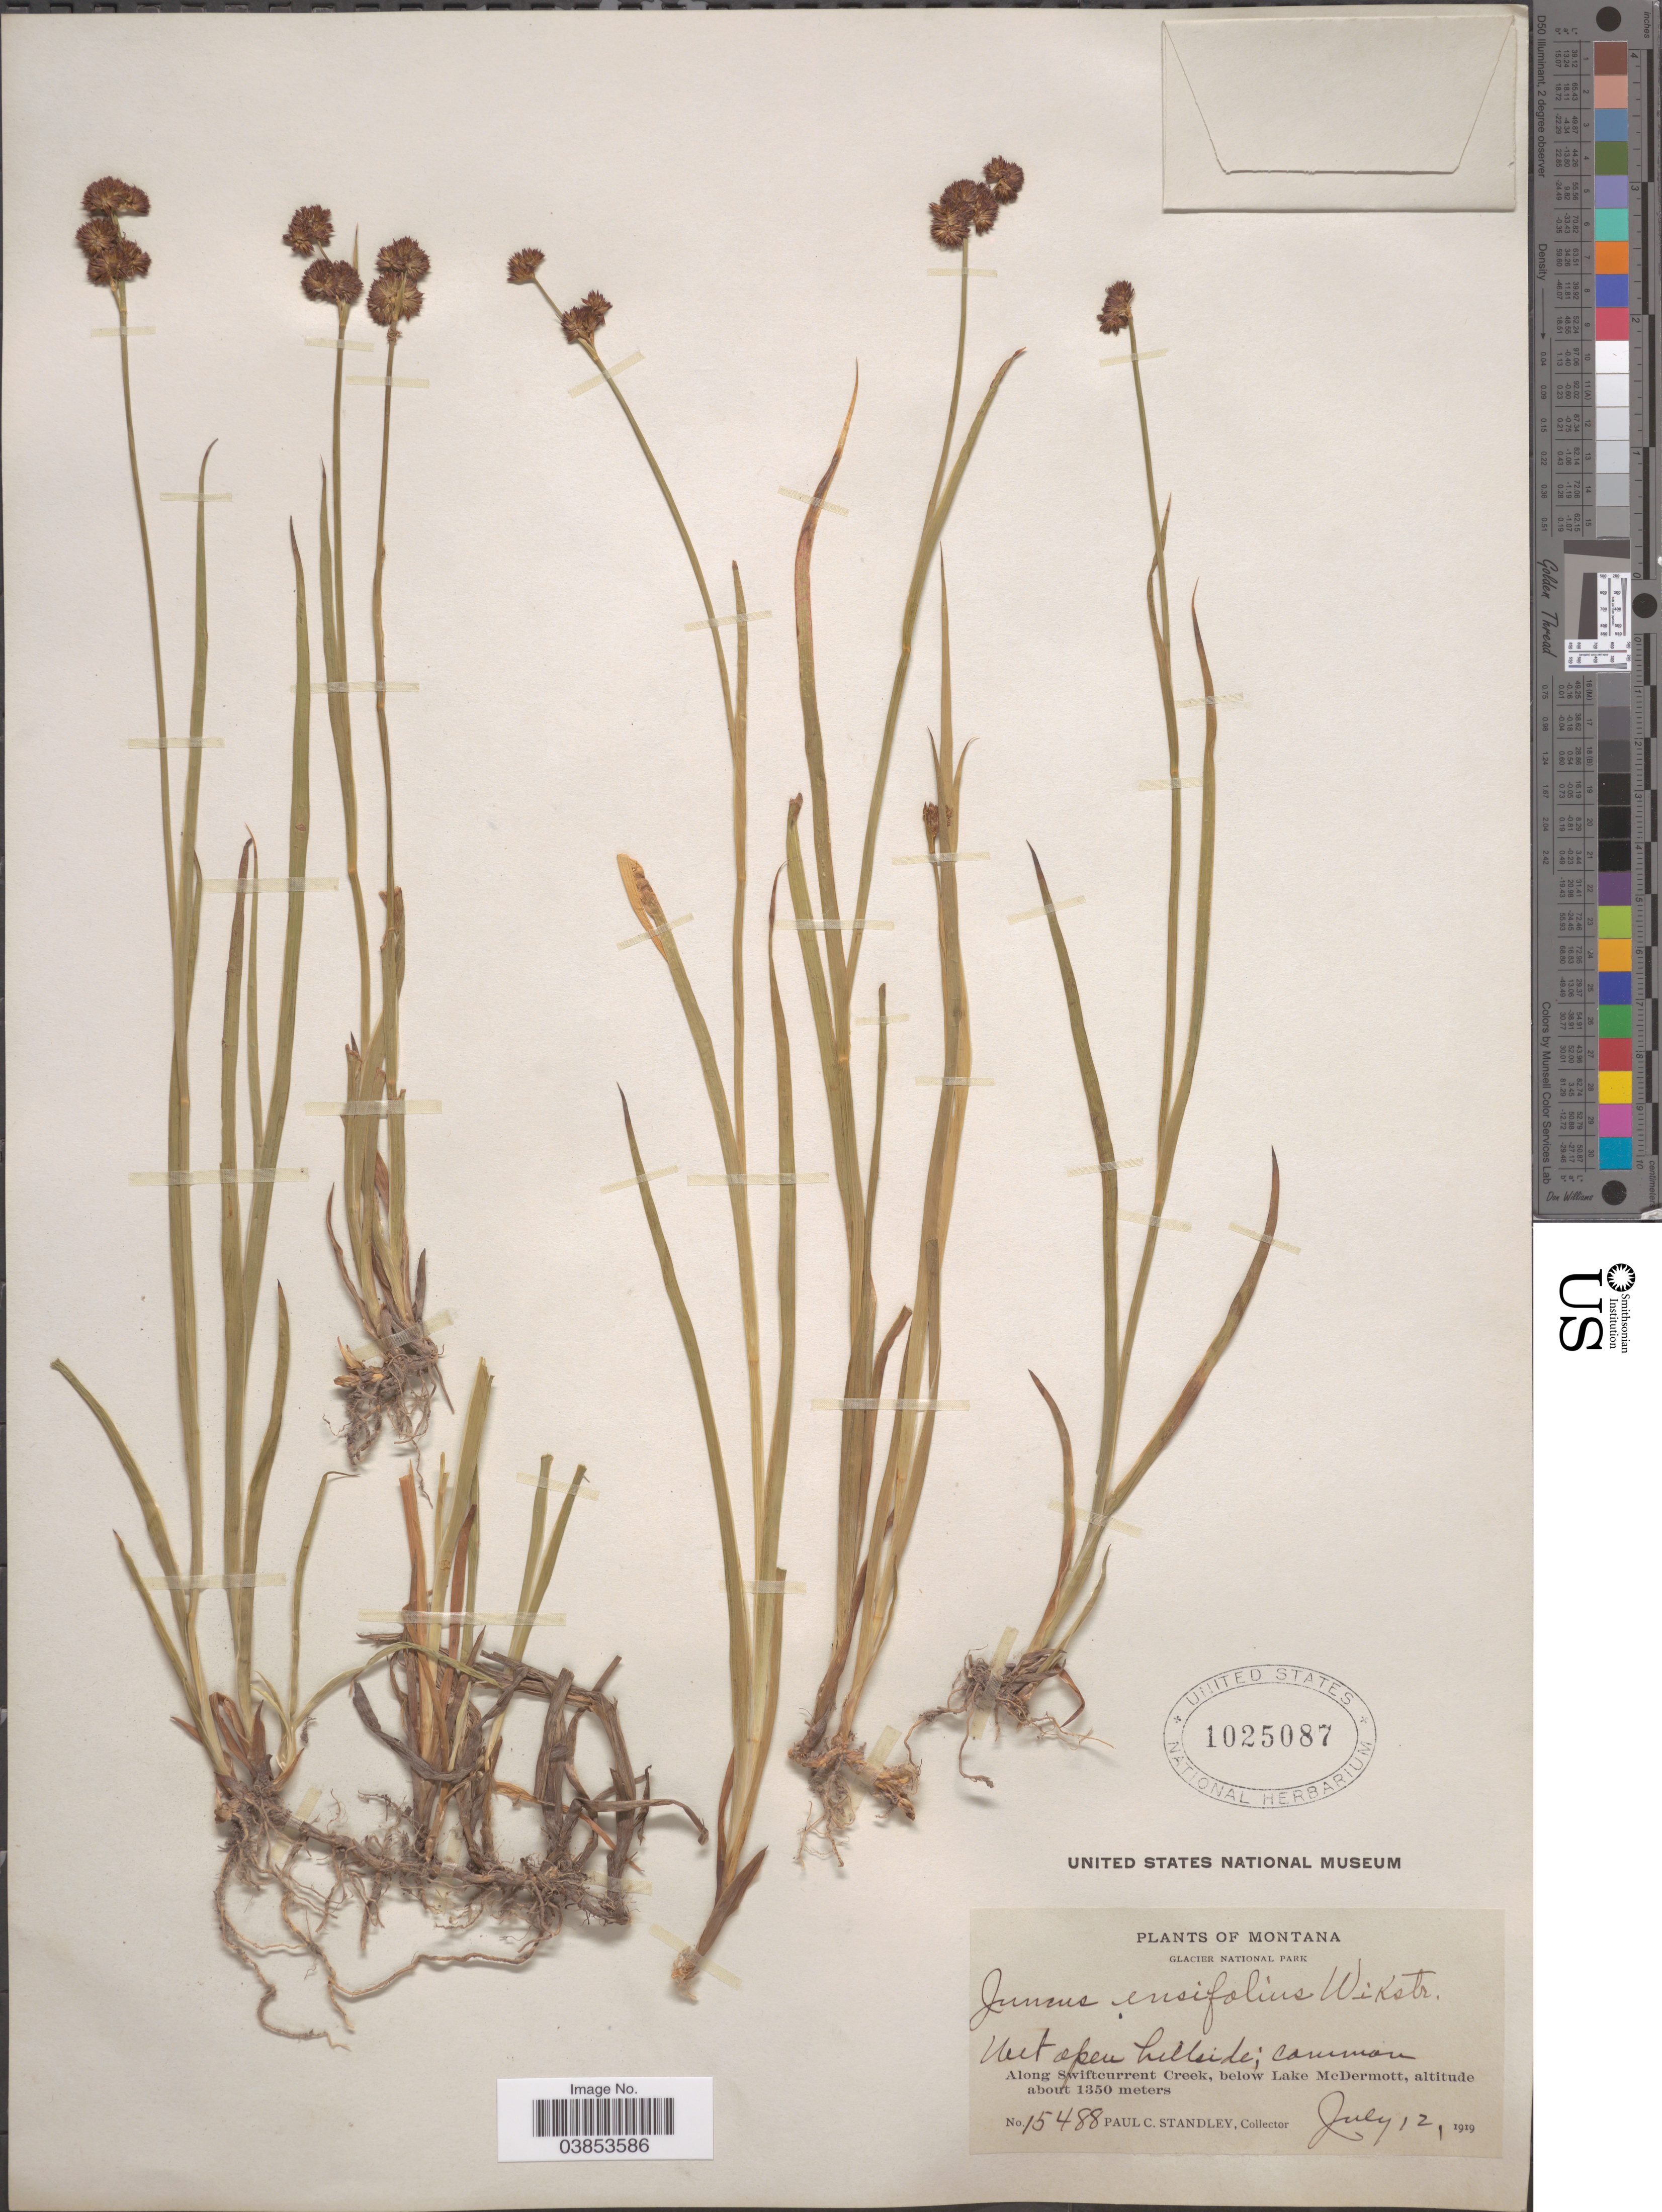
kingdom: Plantae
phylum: Tracheophyta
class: Liliopsida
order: Poales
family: Juncaceae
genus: Juncus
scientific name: Juncus ensifolius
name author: Wikstr.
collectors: P. C. Standley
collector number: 15488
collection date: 1919-07-12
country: United States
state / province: Montana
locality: Glacier National Park. Along Swiftcurrent Creek, below Lake McDermott.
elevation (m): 1350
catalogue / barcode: US 1025087